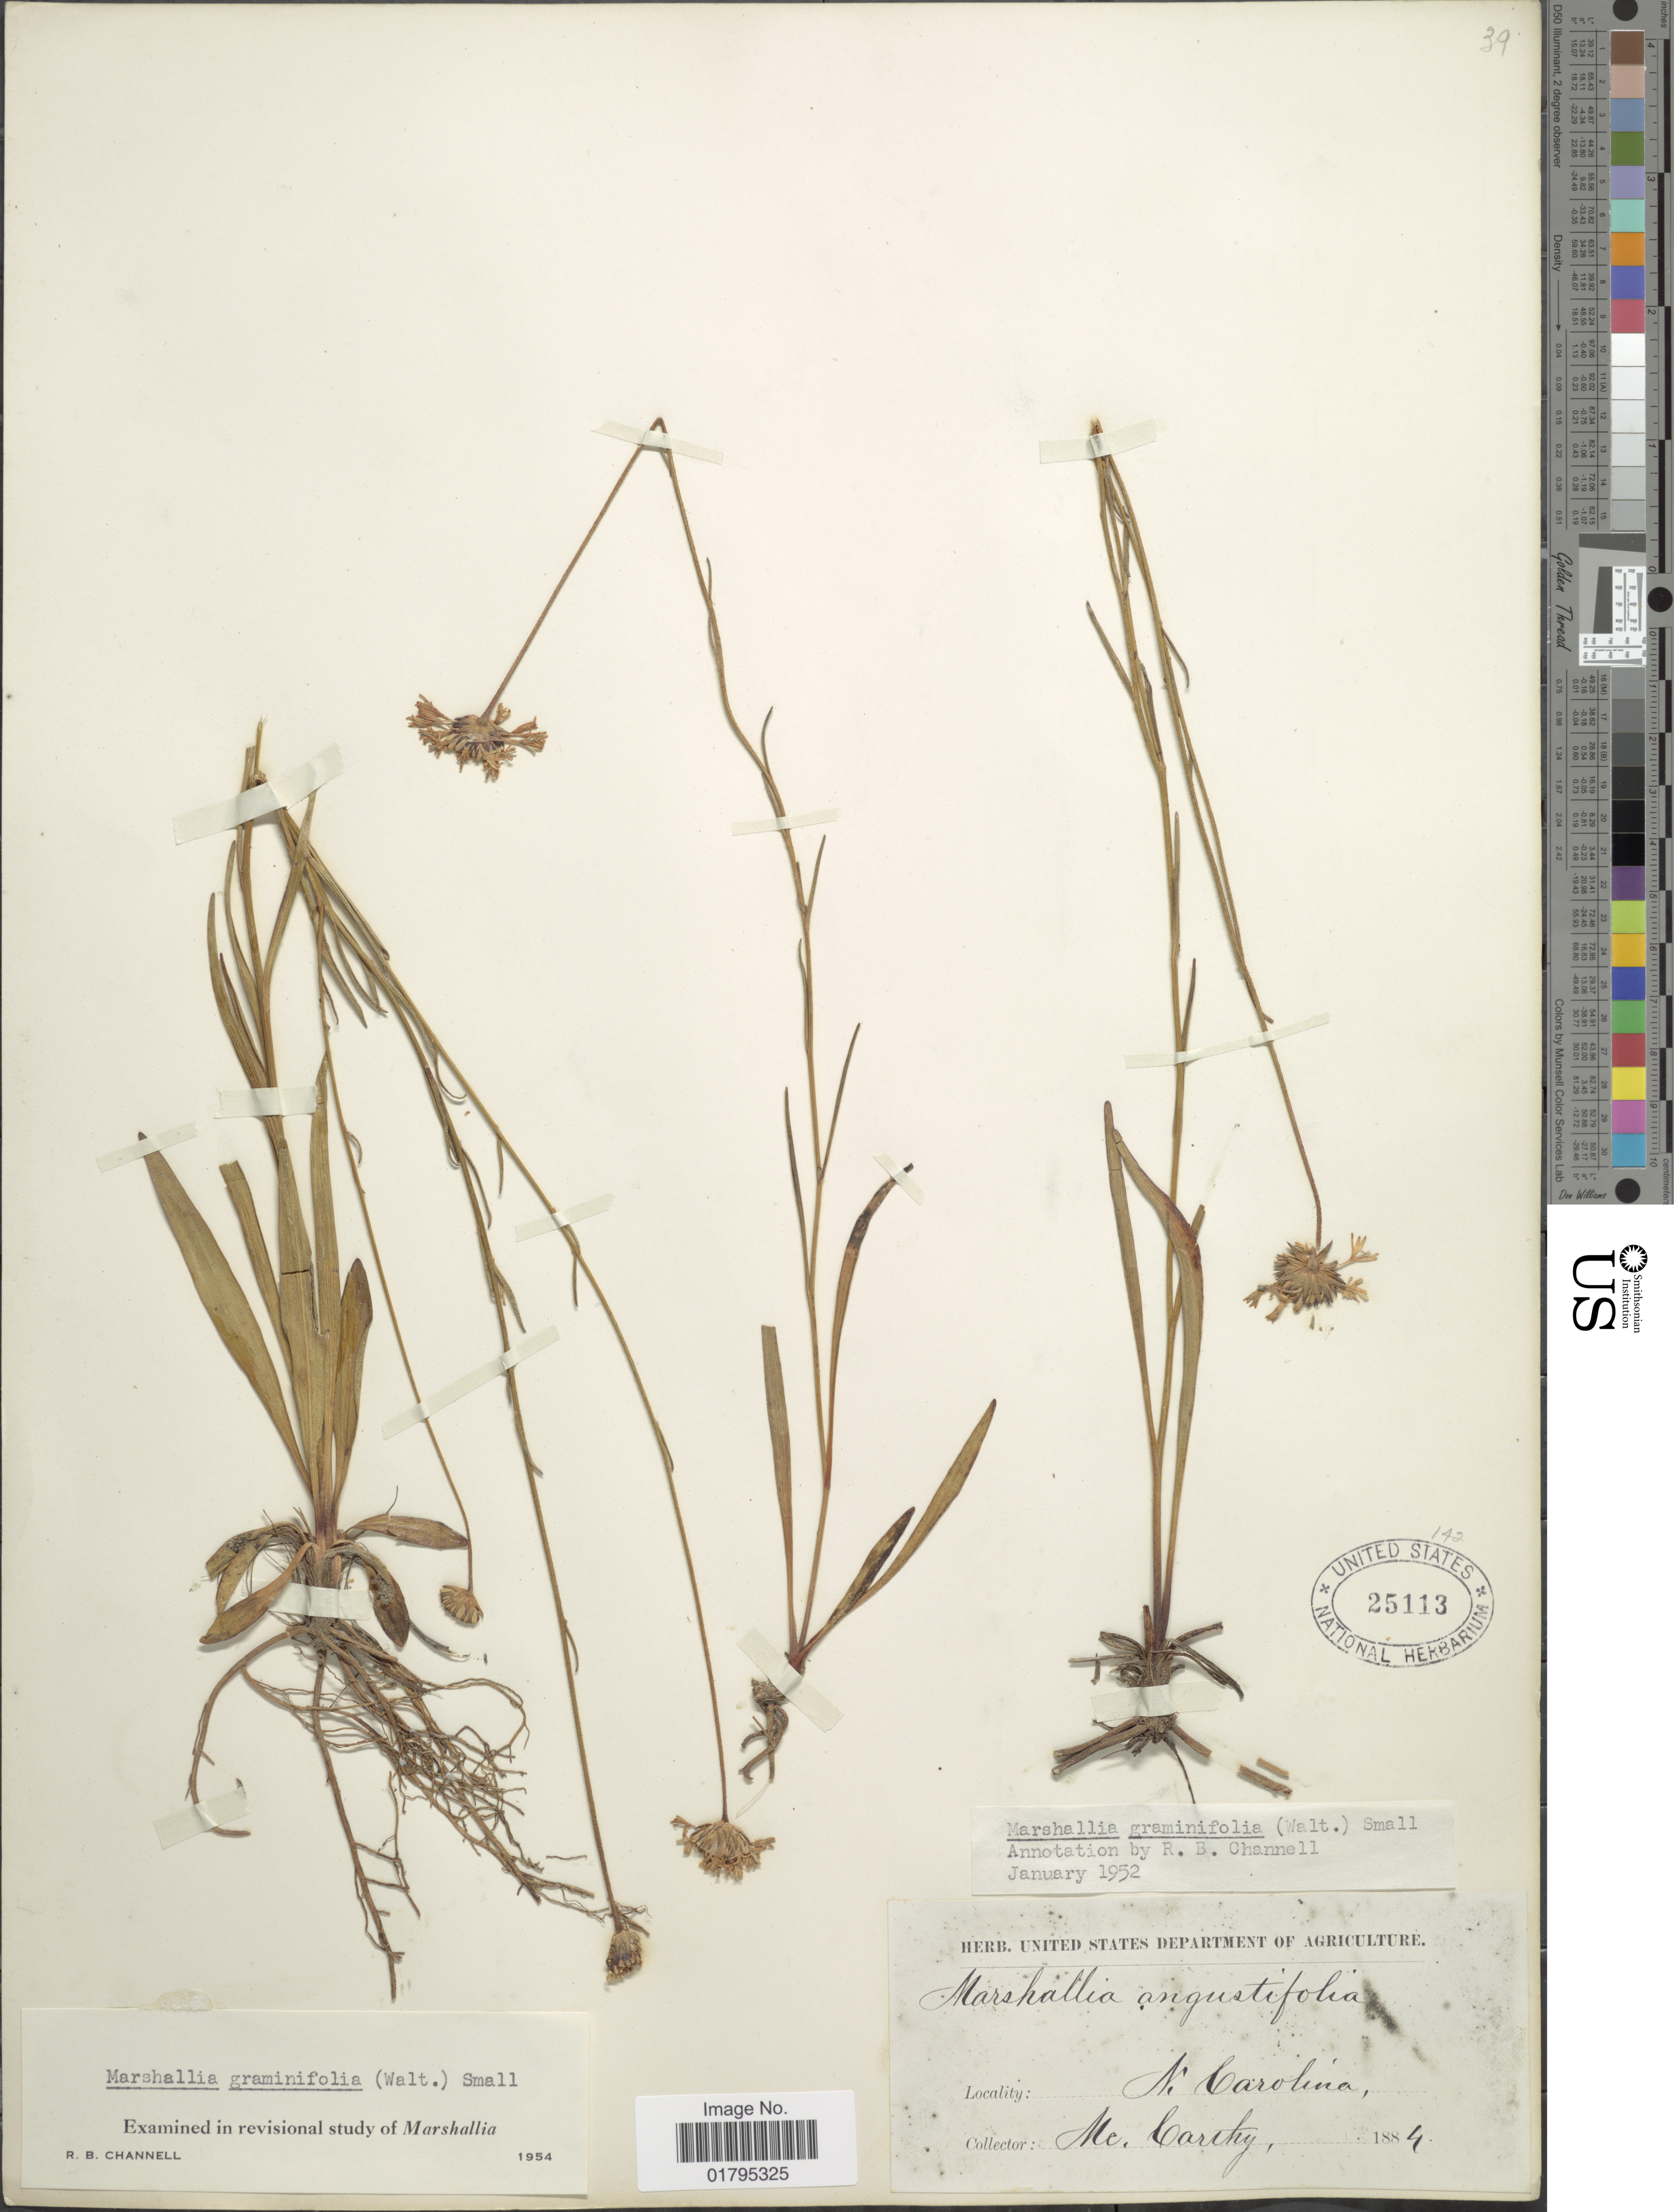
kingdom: Plantae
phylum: Tracheophyta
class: Magnoliopsida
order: Asterales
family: Asteraceae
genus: Marshallia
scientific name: Marshallia graminifolia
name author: (Walter) Small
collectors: -- McCarthy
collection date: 1884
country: United States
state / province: North Carolina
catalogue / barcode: US 25113